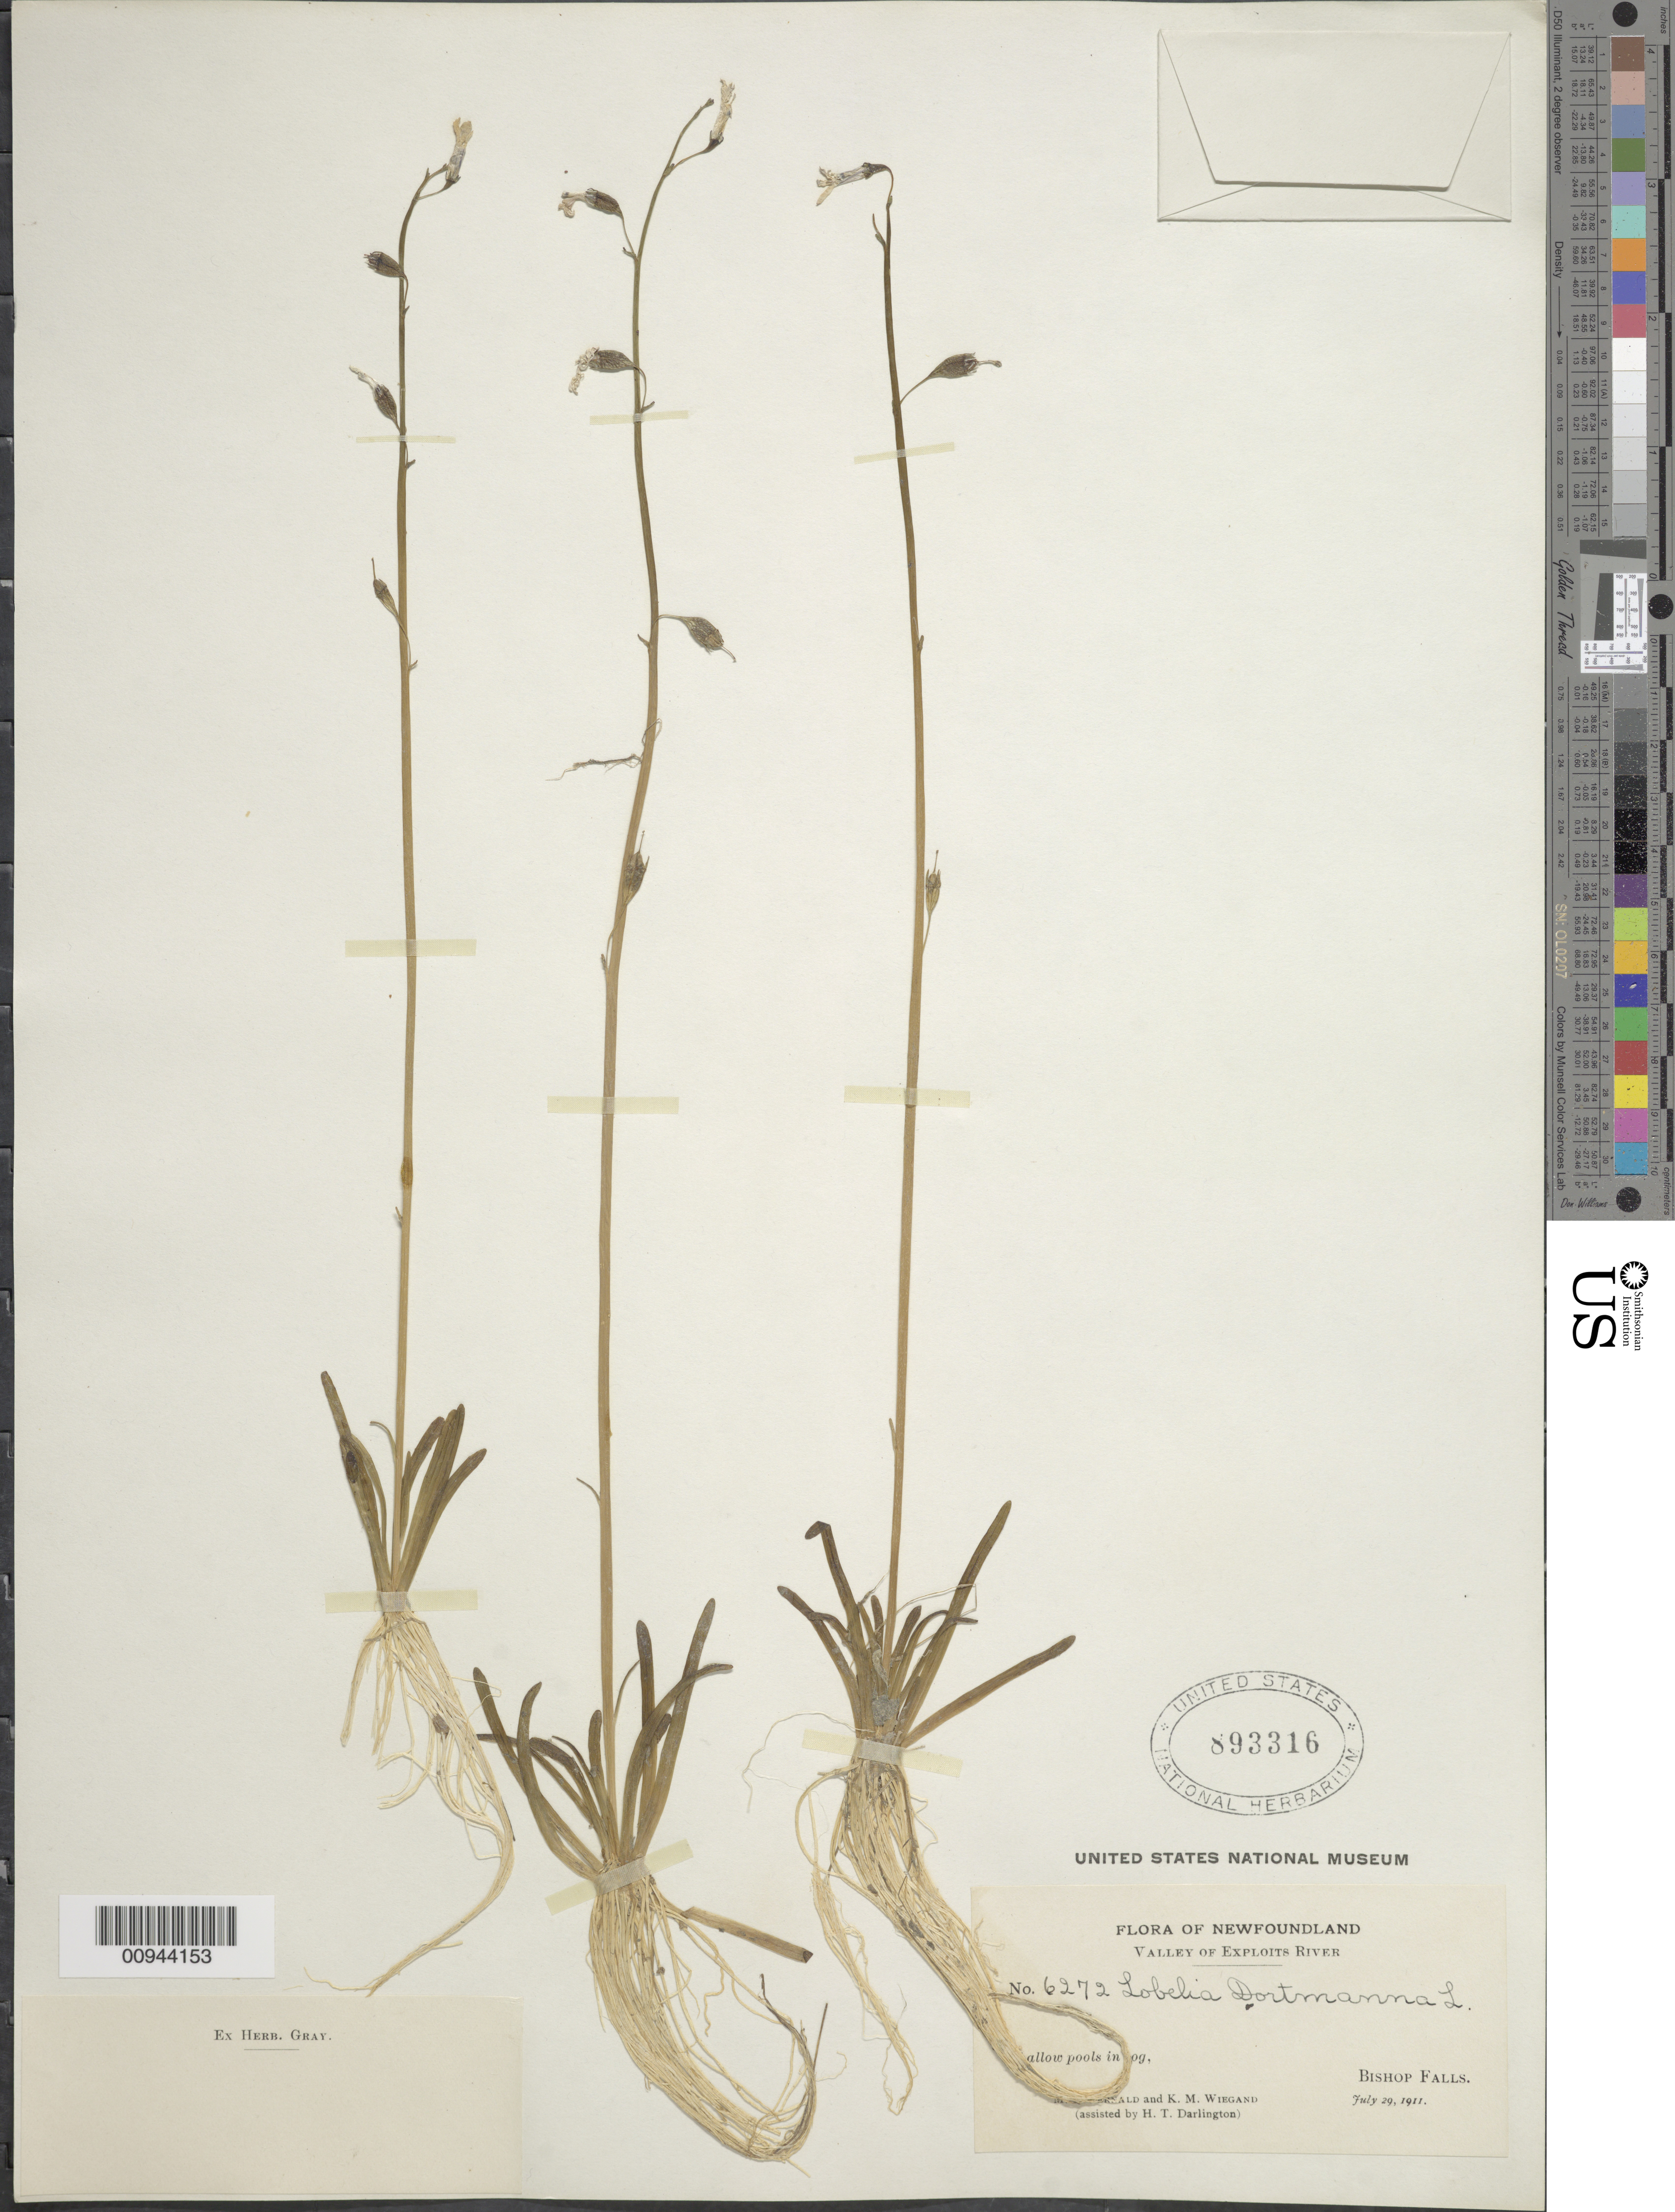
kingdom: Plantae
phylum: Tracheophyta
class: Magnoliopsida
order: Asterales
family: Campanulaceae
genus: Lobelia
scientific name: Lobelia dortmanna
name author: L.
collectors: M. L. Fernald, K. M. Wiegand & H. Darlington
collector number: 6272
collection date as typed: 29 Jul 1911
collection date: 1911-07-29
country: Canada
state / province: Newfoundland and Labrador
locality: Exploits River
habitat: shallow pools in bog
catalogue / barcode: US 893316